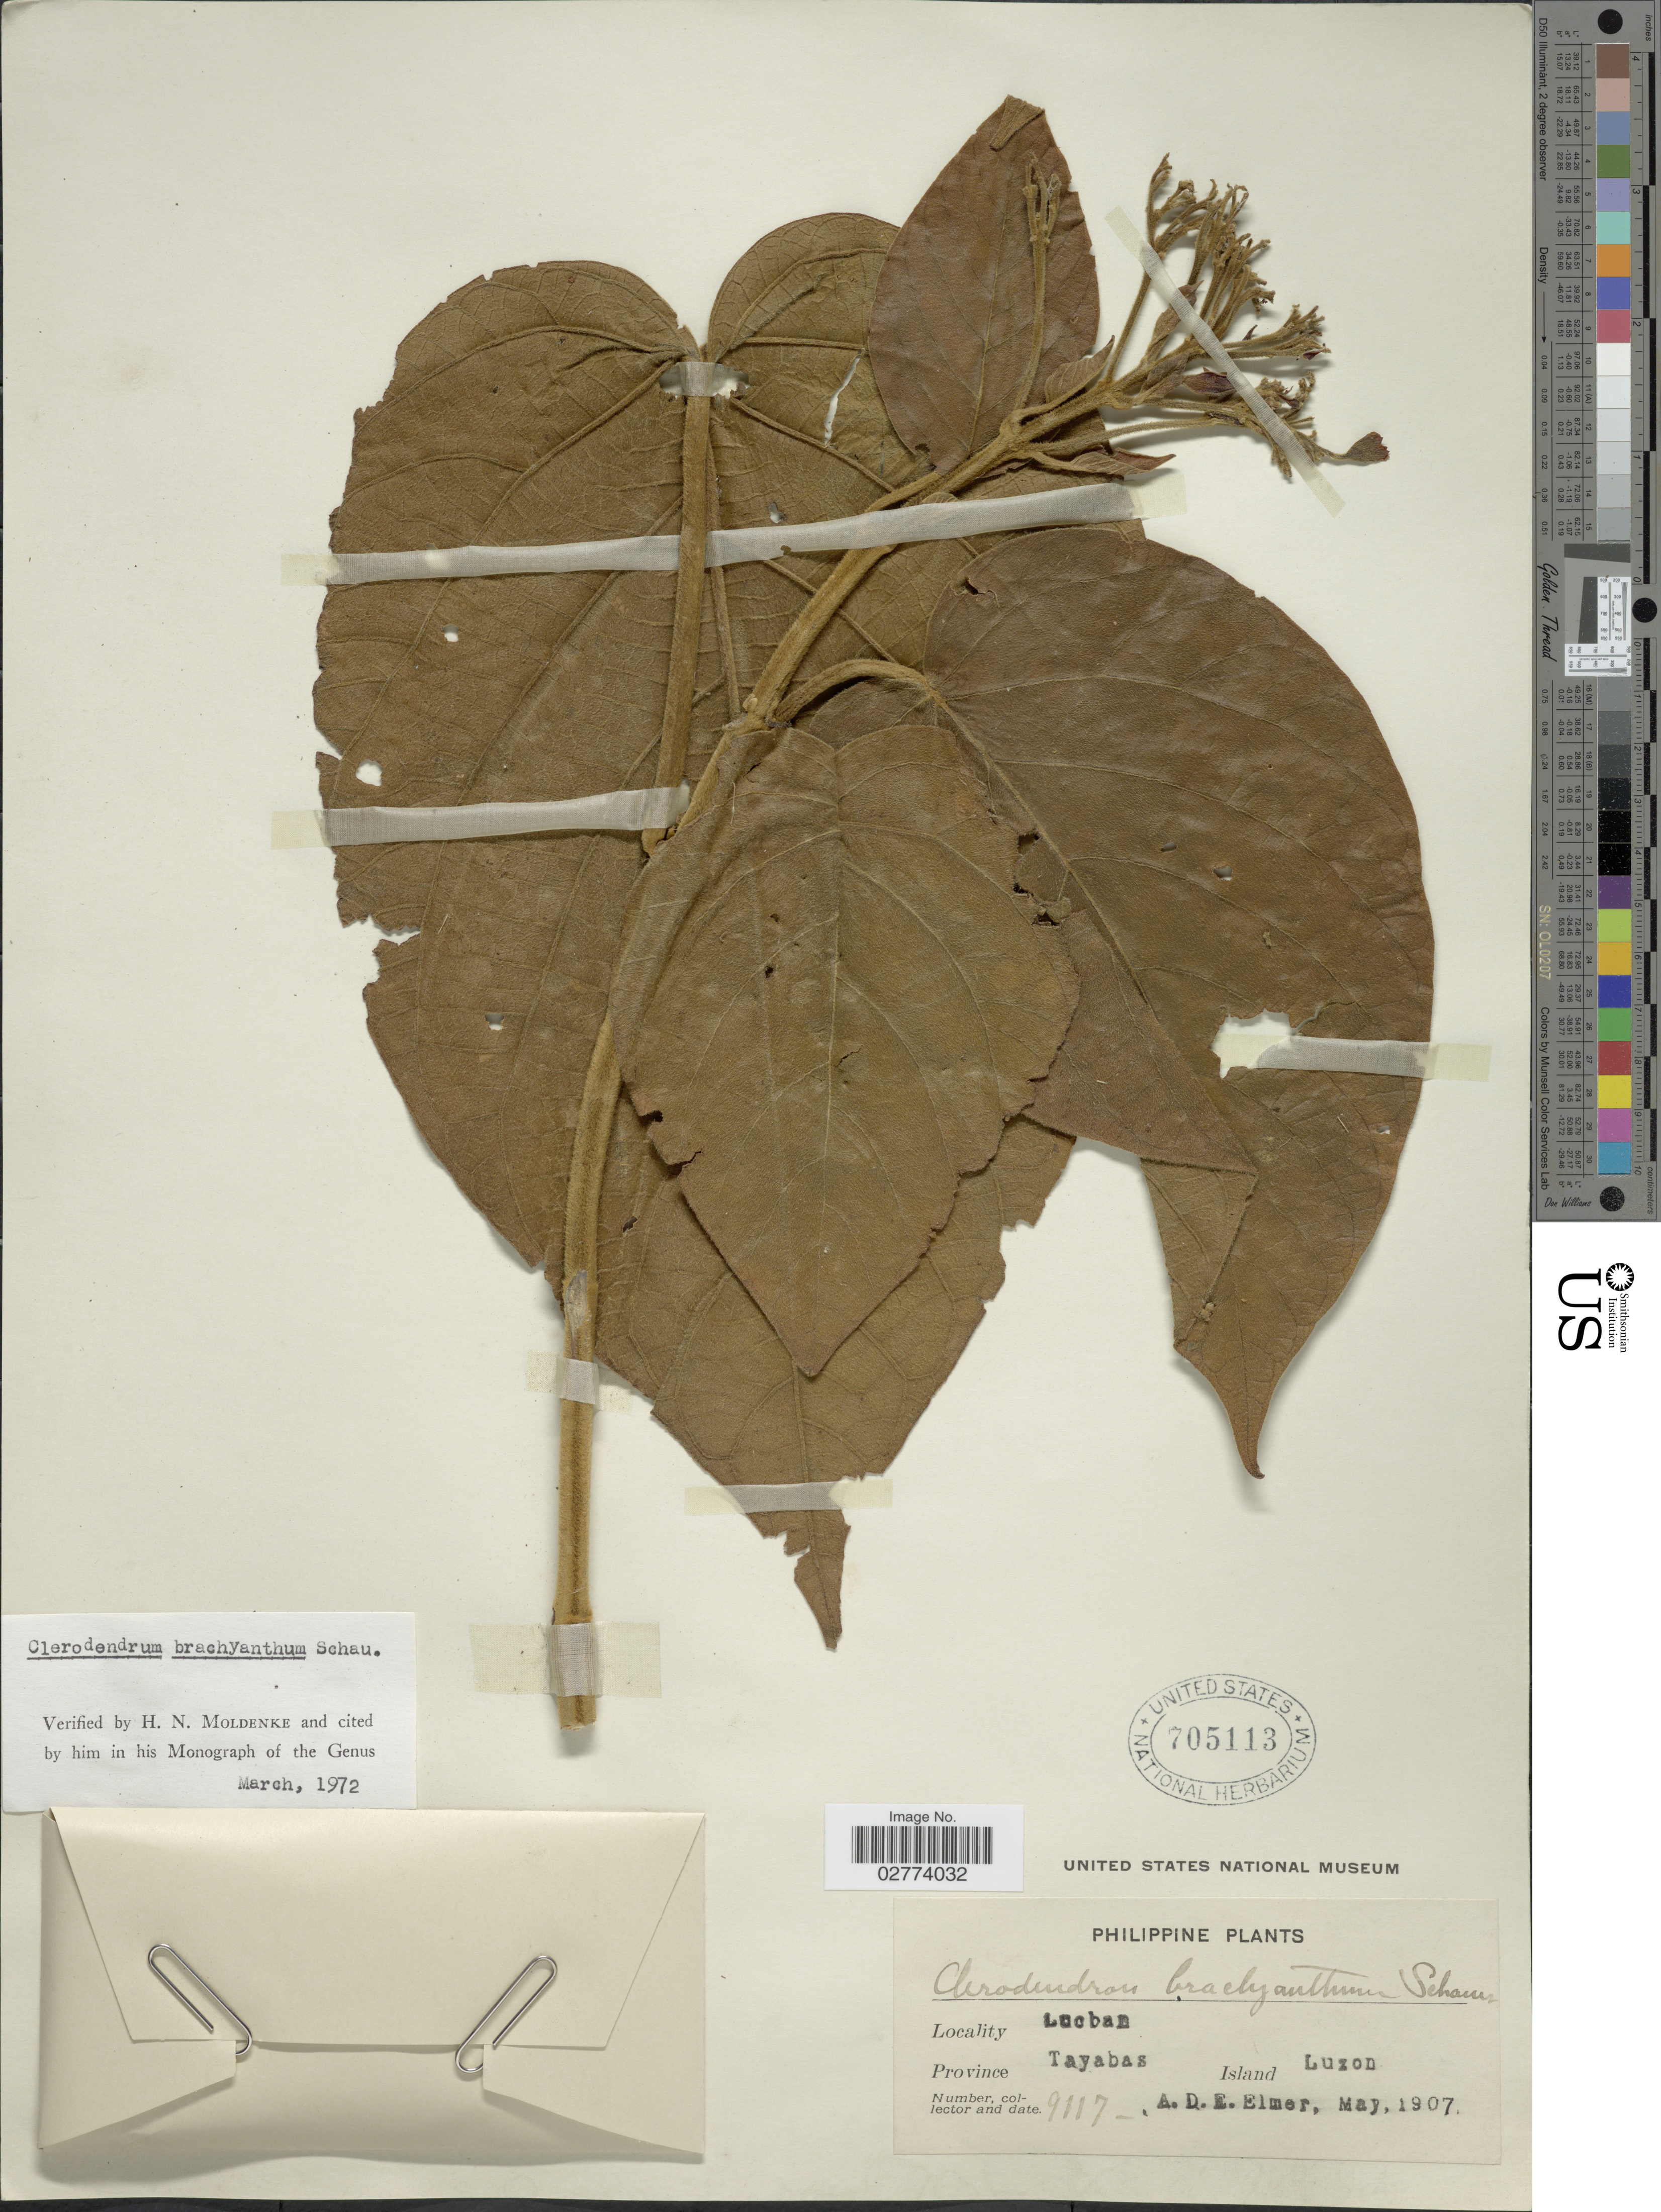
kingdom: Plantae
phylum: Tracheophyta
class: Magnoliopsida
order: Lamiales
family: Lamiaceae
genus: Clerodendrum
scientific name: Clerodendrum brachyanthum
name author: Schauer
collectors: A. D. E. Elmer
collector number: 9117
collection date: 1907-05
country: Philippines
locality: Lucban, Province Tayabas, Island Luzon.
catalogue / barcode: US 705113